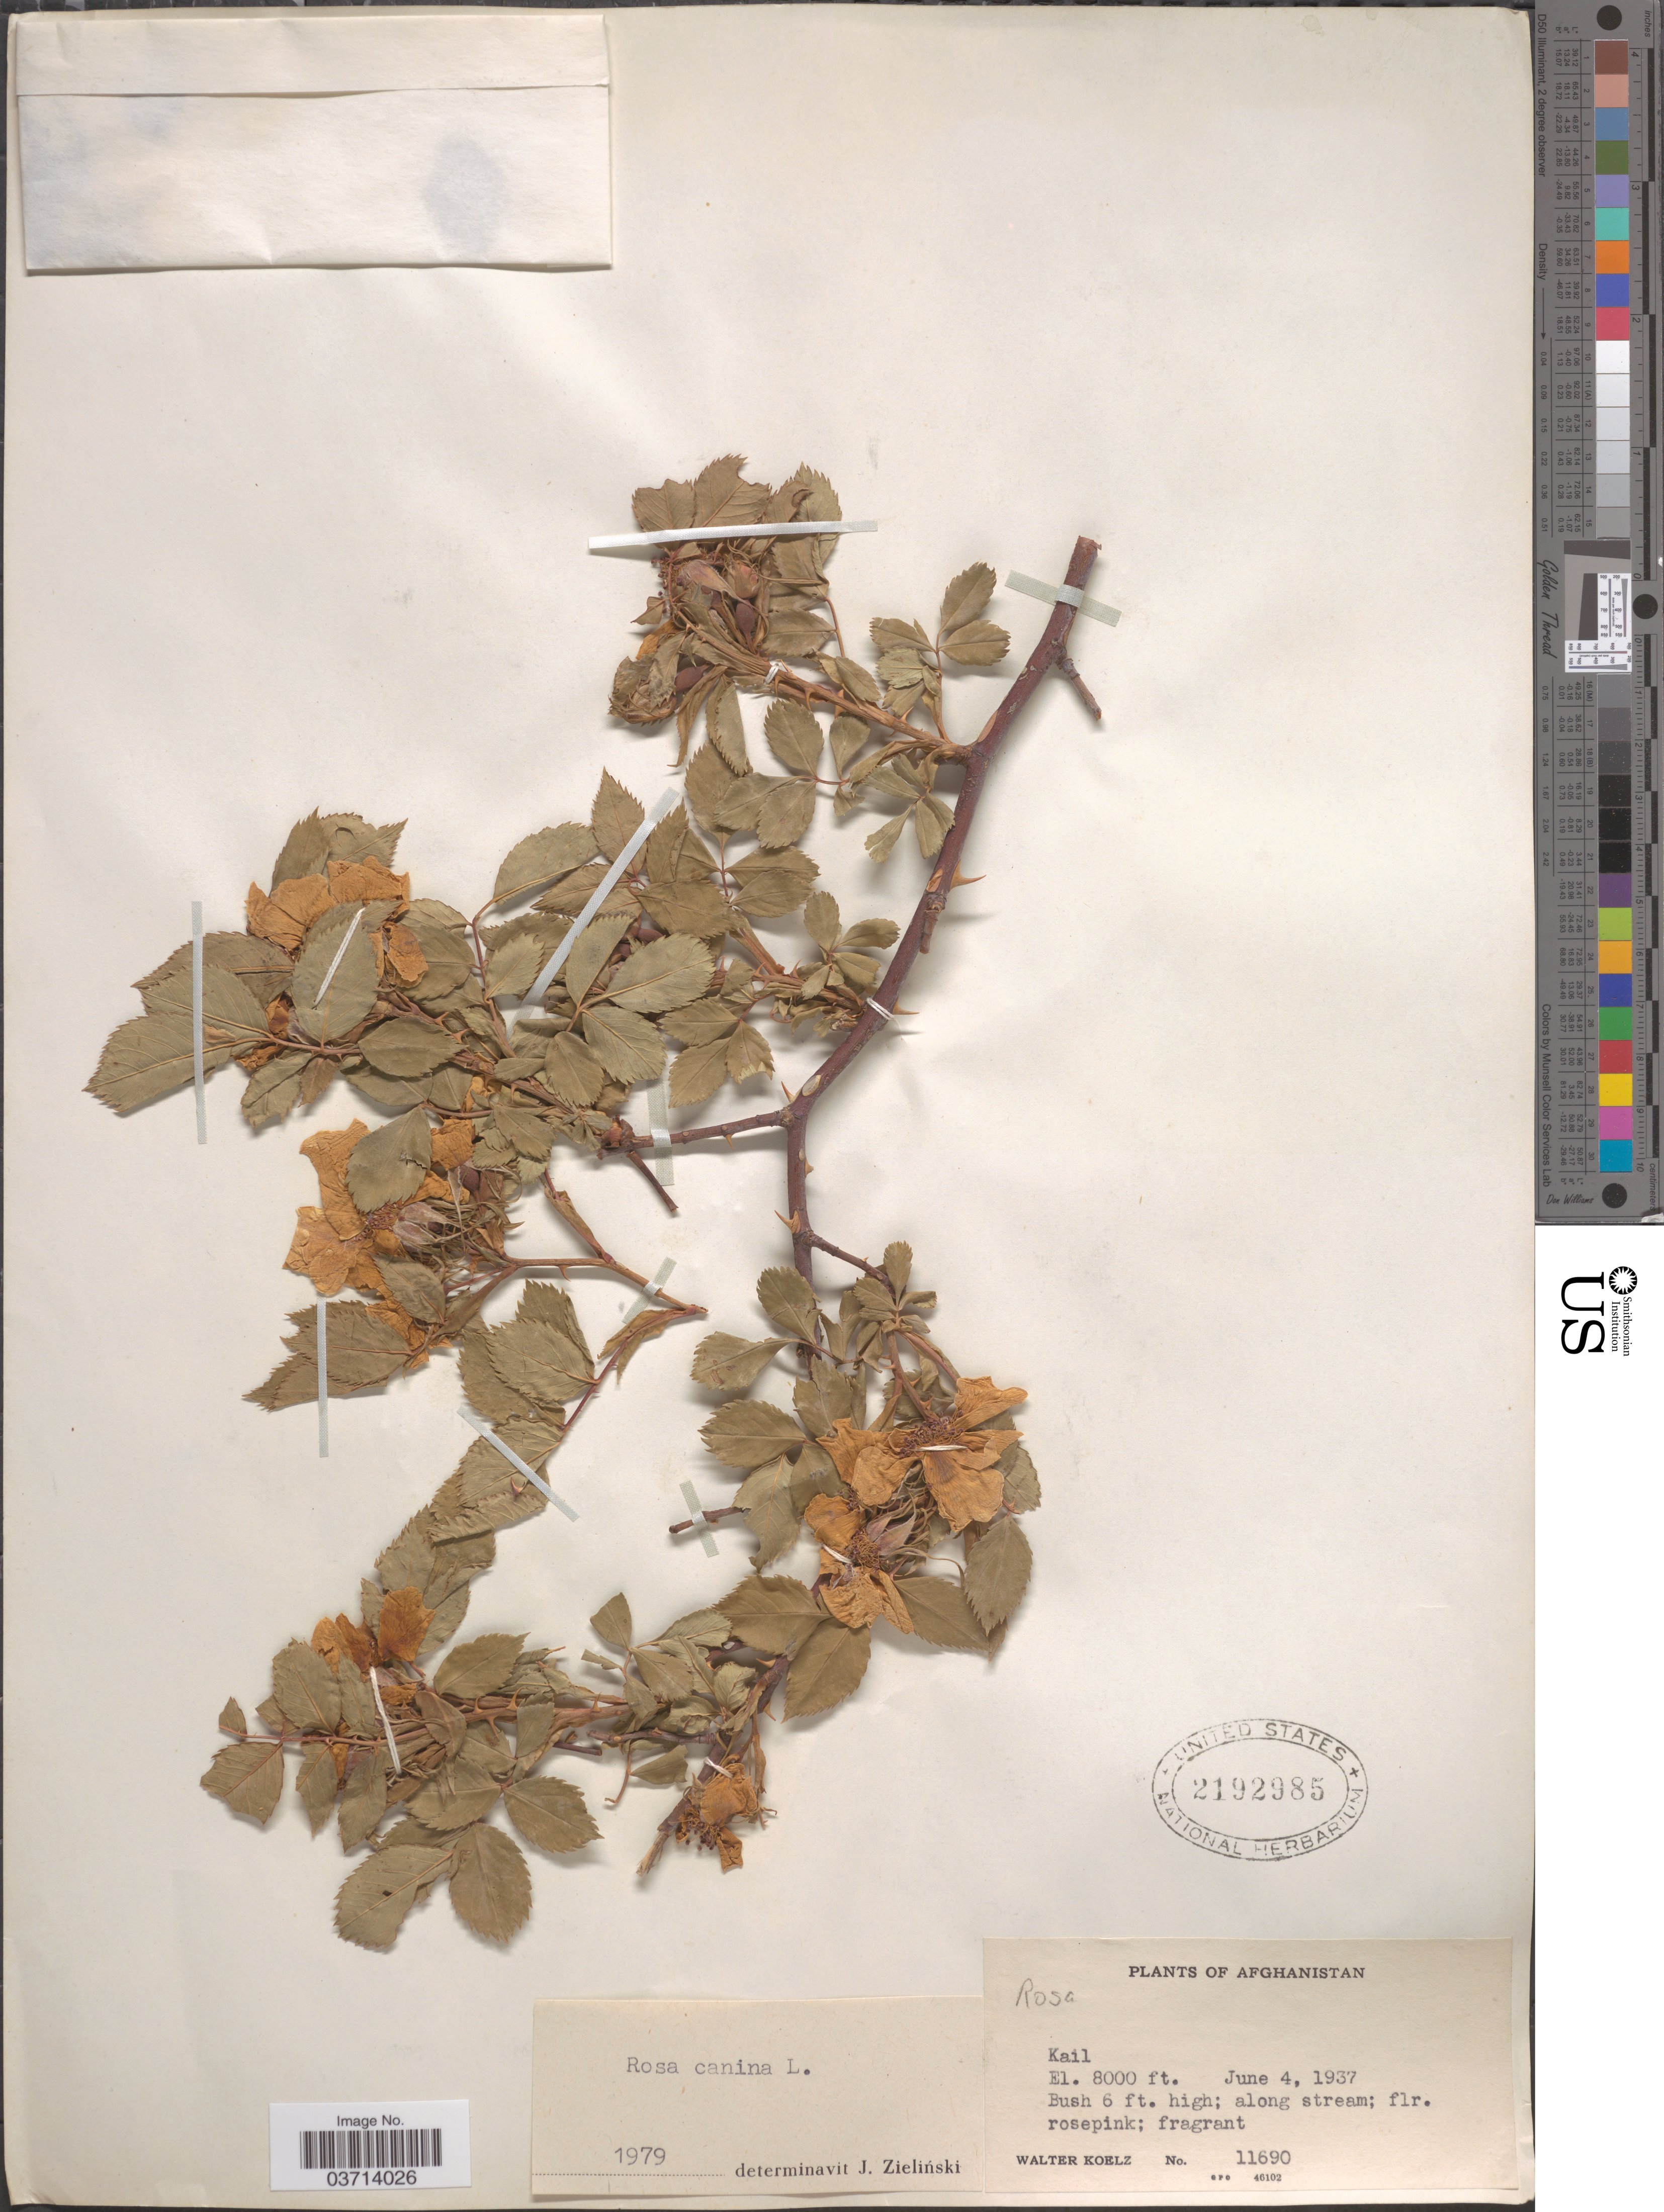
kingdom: Plantae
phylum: Tracheophyta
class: Magnoliopsida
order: Rosales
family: Rosaceae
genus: Rosa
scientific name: Rosa canina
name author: L.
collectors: W. N. Koelz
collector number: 11690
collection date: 1937-06-04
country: Afghanistan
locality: Kail.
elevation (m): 2438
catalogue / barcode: US 2192985